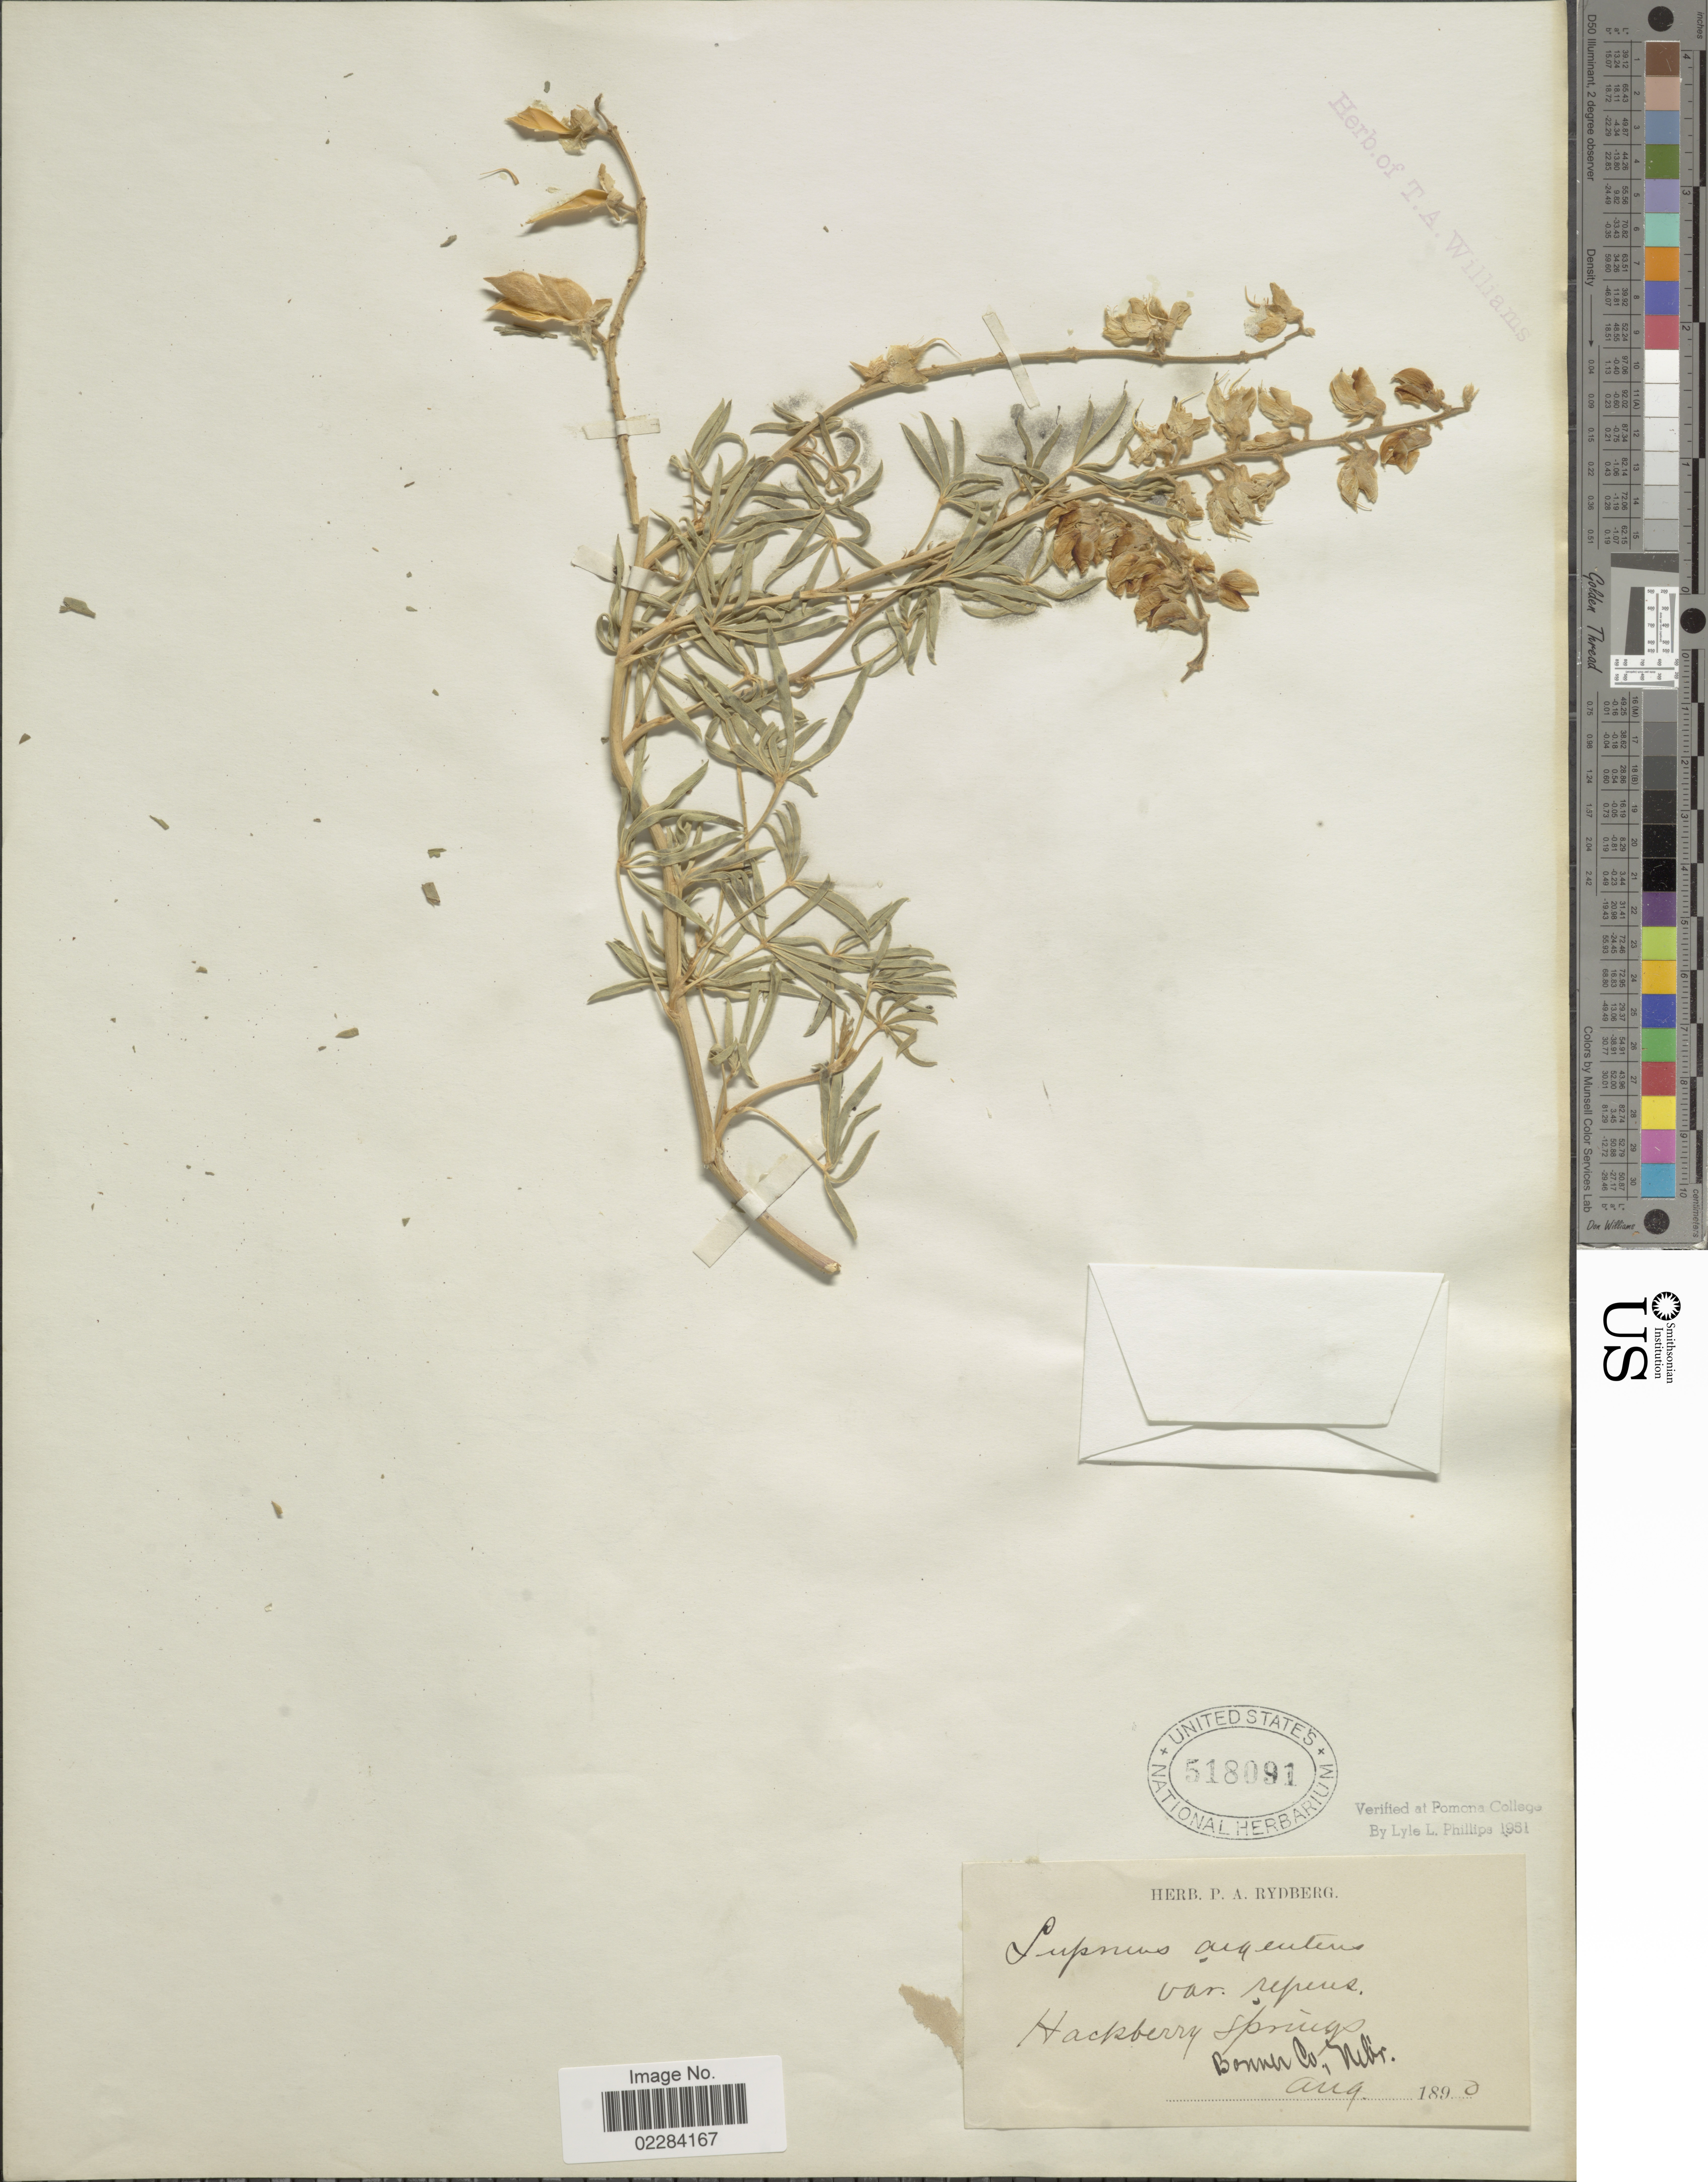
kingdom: Plantae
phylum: Tracheophyta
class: Magnoliopsida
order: Fabales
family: Fabaceae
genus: Lupinus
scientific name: Lupinus argenteus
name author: Pursh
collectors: ex herb. P. A. Rydberg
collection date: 1890-08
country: United States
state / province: Nebraska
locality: Hackberry Springs, Bonner Co., Nebr.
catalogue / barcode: US 518091